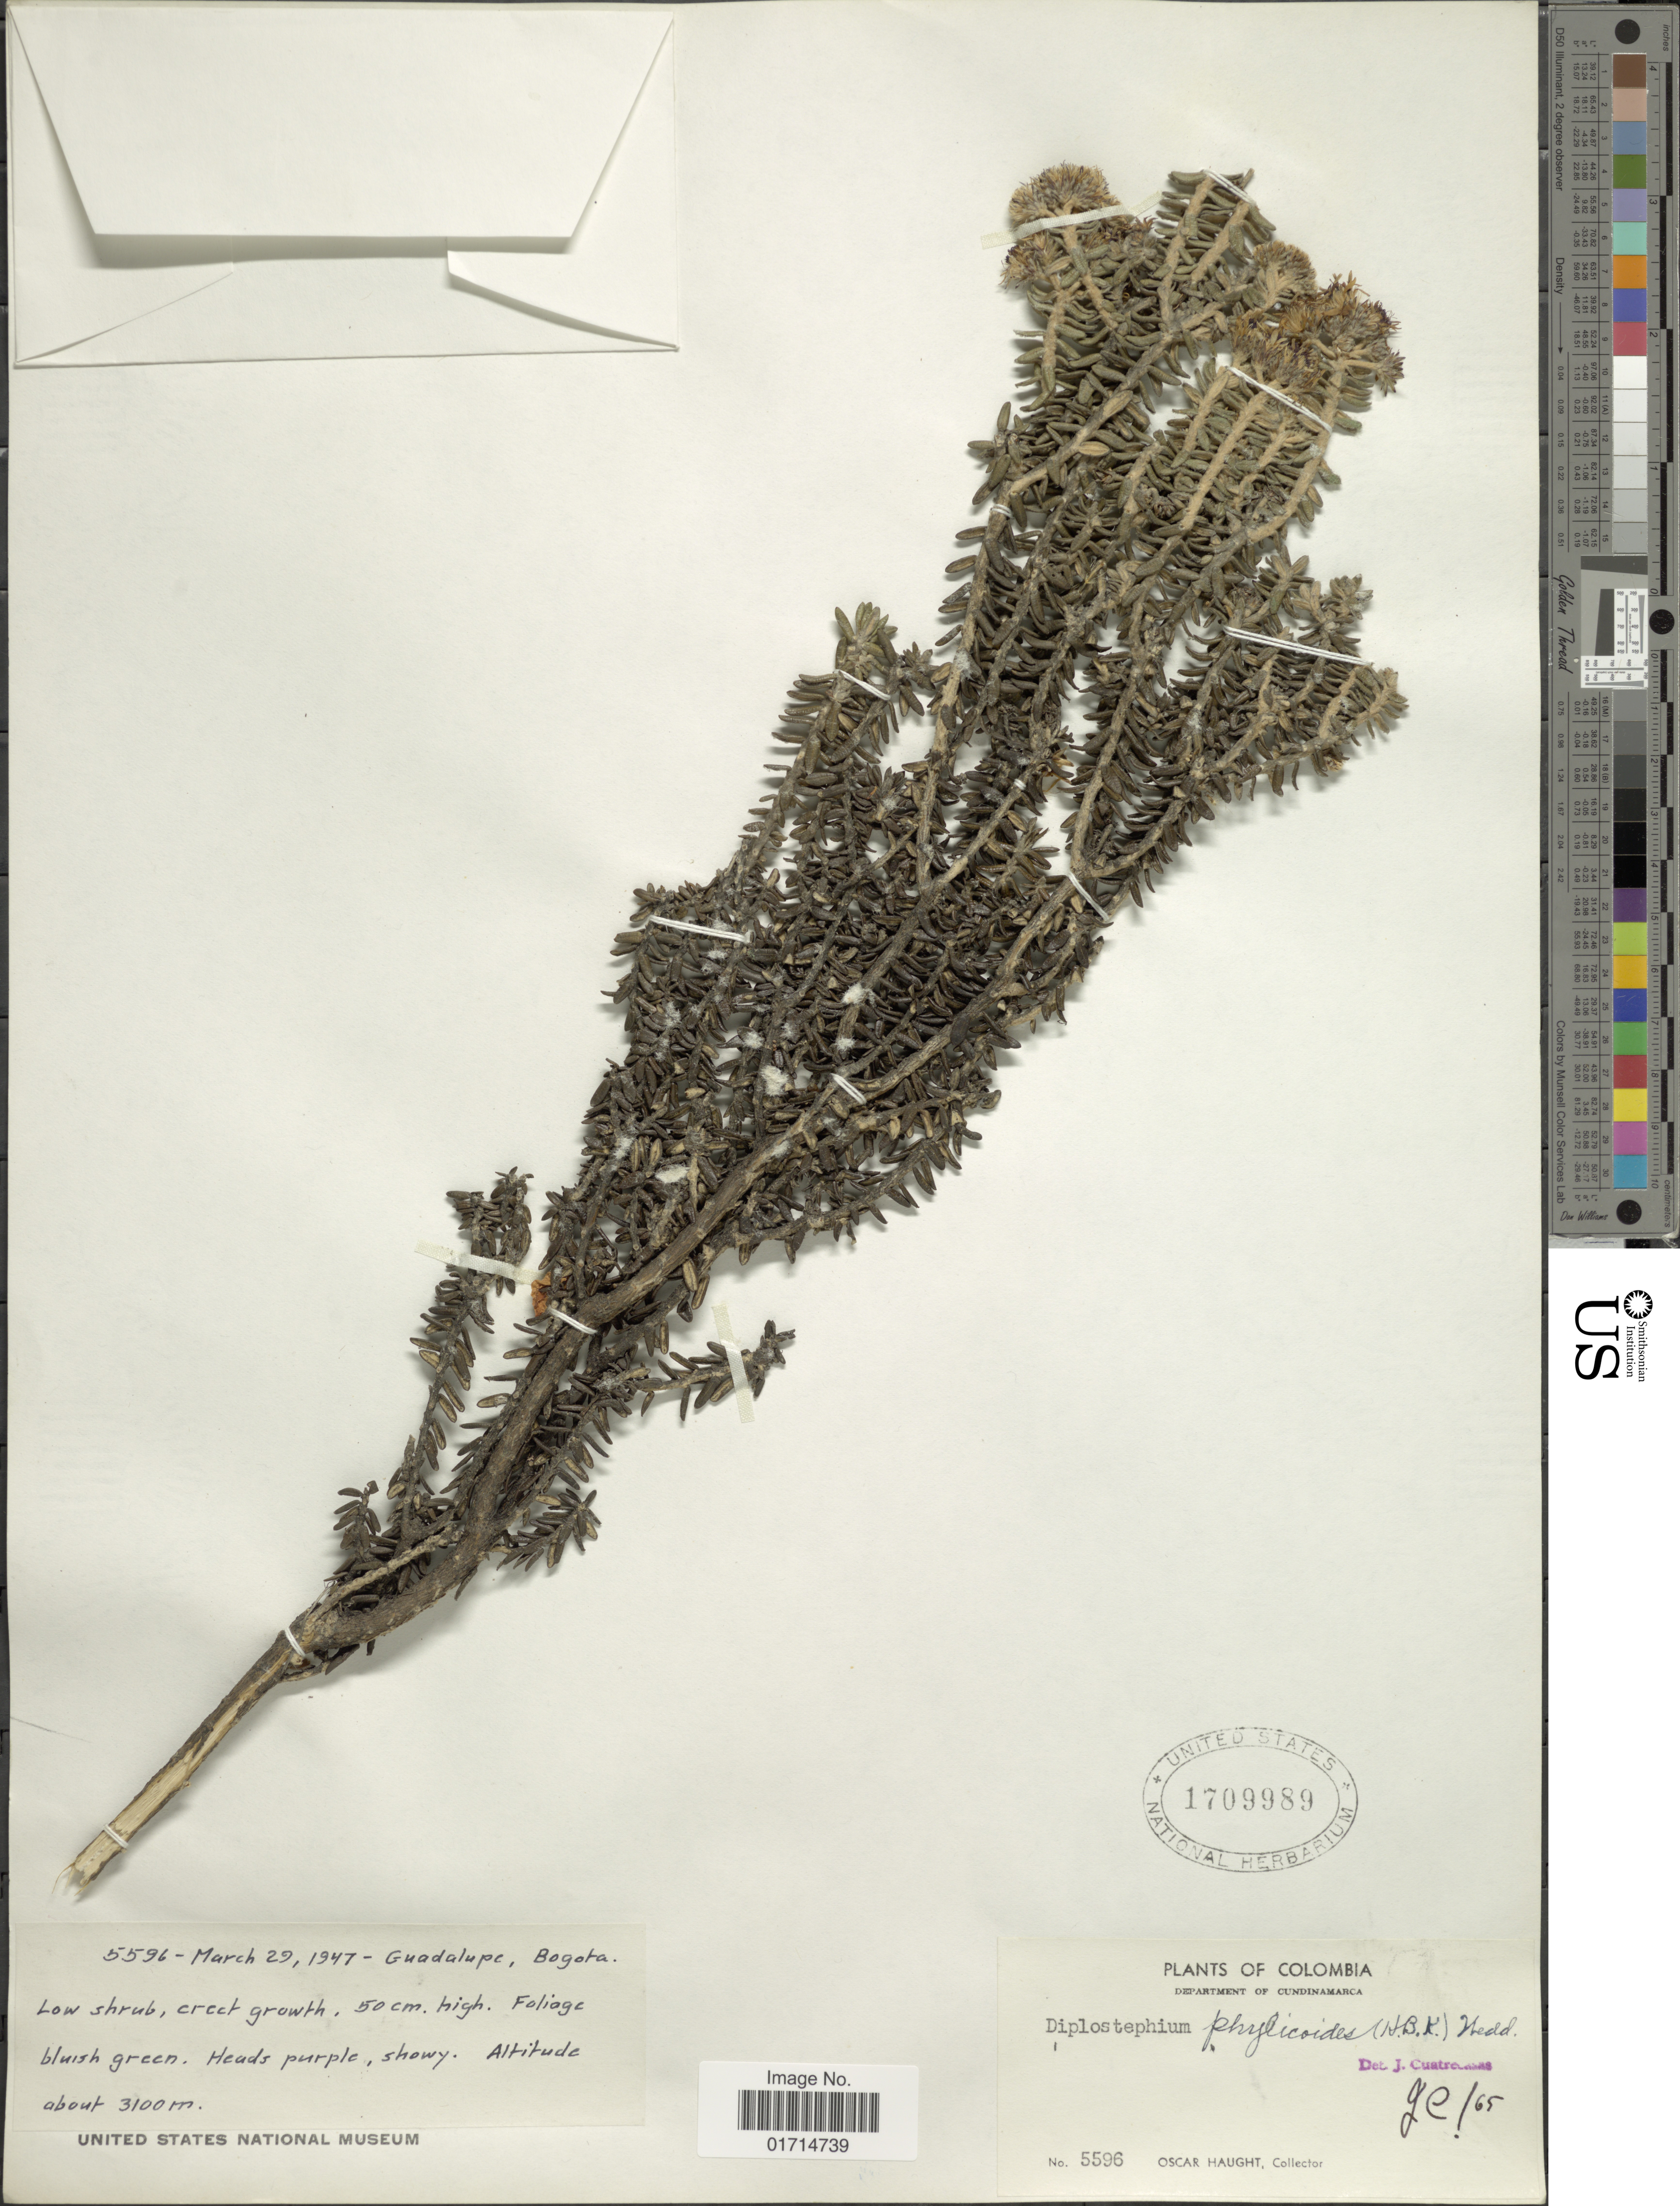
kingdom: Plantae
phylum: Tracheophyta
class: Magnoliopsida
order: Asterales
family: Asteraceae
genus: Diplostephium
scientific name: Diplostephium phylicoides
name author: (Kunth) Wedd.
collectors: O. L. Haught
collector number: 5596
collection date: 1947-03-29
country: Colombia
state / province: Cundinamarca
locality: Guadalupe, Bogota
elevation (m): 3100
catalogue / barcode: US 1709989